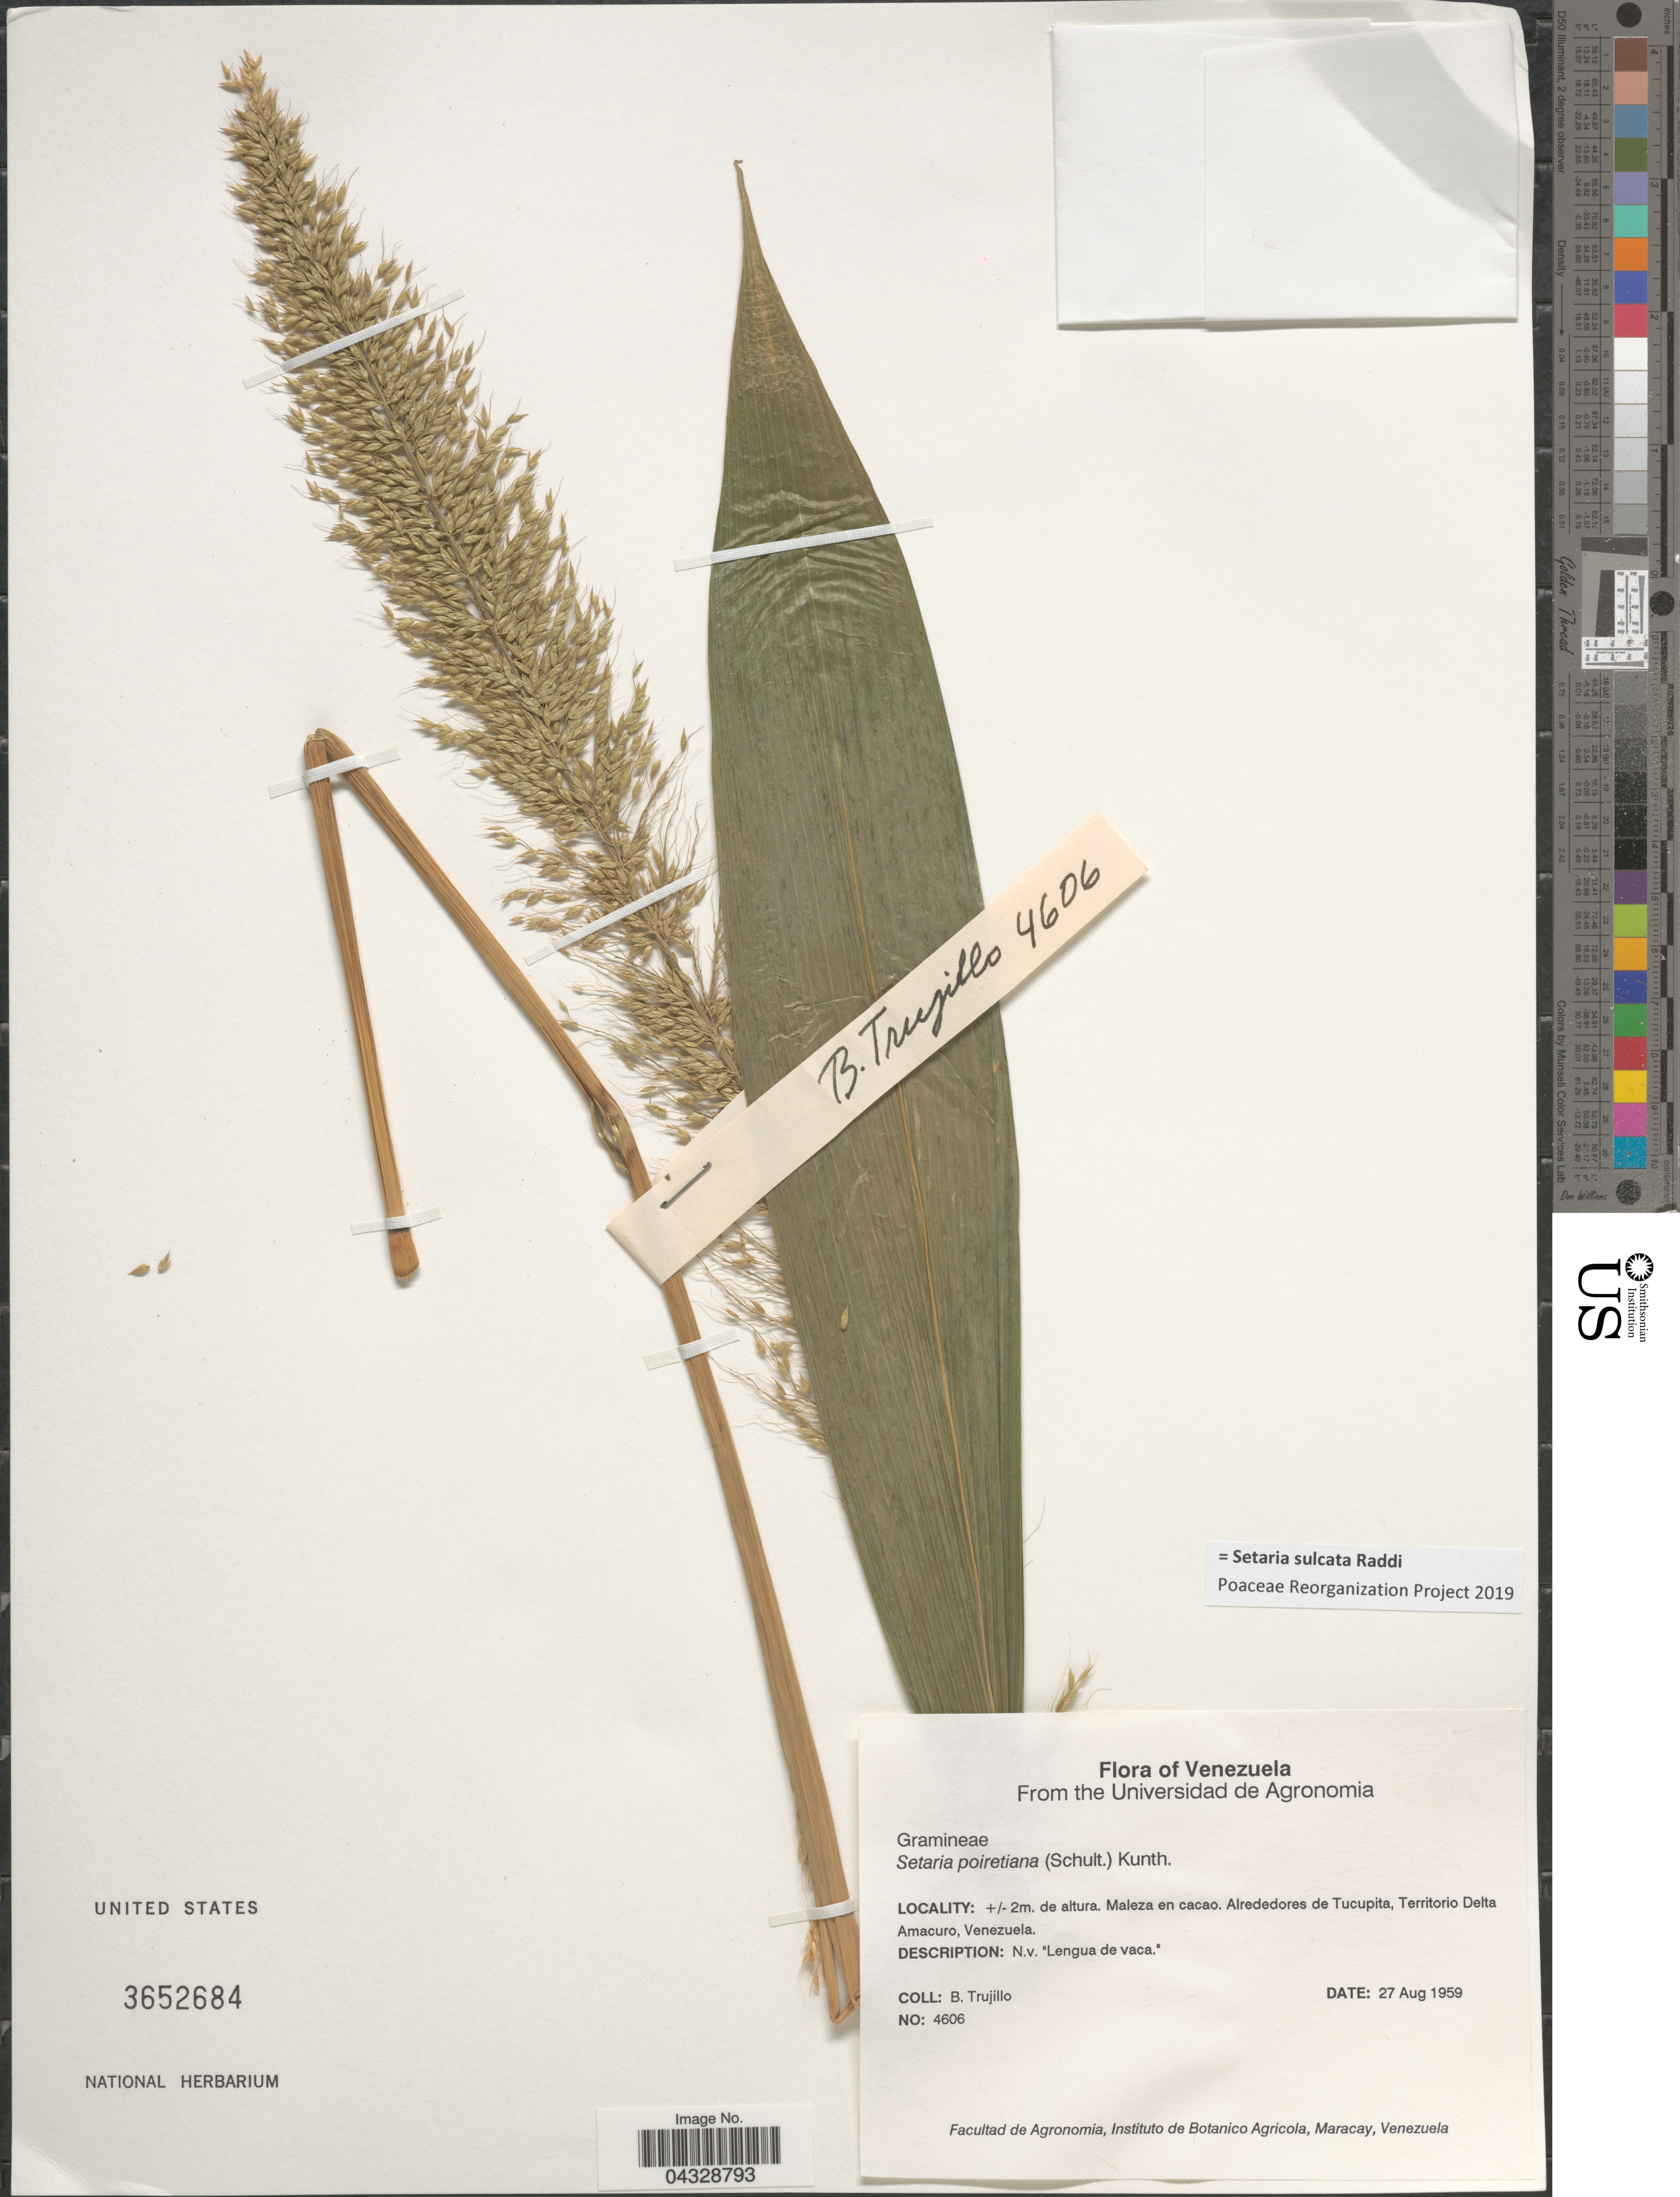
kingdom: Plantae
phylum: Tracheophyta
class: Liliopsida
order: Poales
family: Poaceae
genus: Setaria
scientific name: Setaria sulcata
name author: Raddi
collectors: B. Trujillo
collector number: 4606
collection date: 1959-08-27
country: Venezuela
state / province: Delta Amacuro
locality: Maleza en cacao. Alrededores de Tucupita.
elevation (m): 2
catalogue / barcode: US 3652684